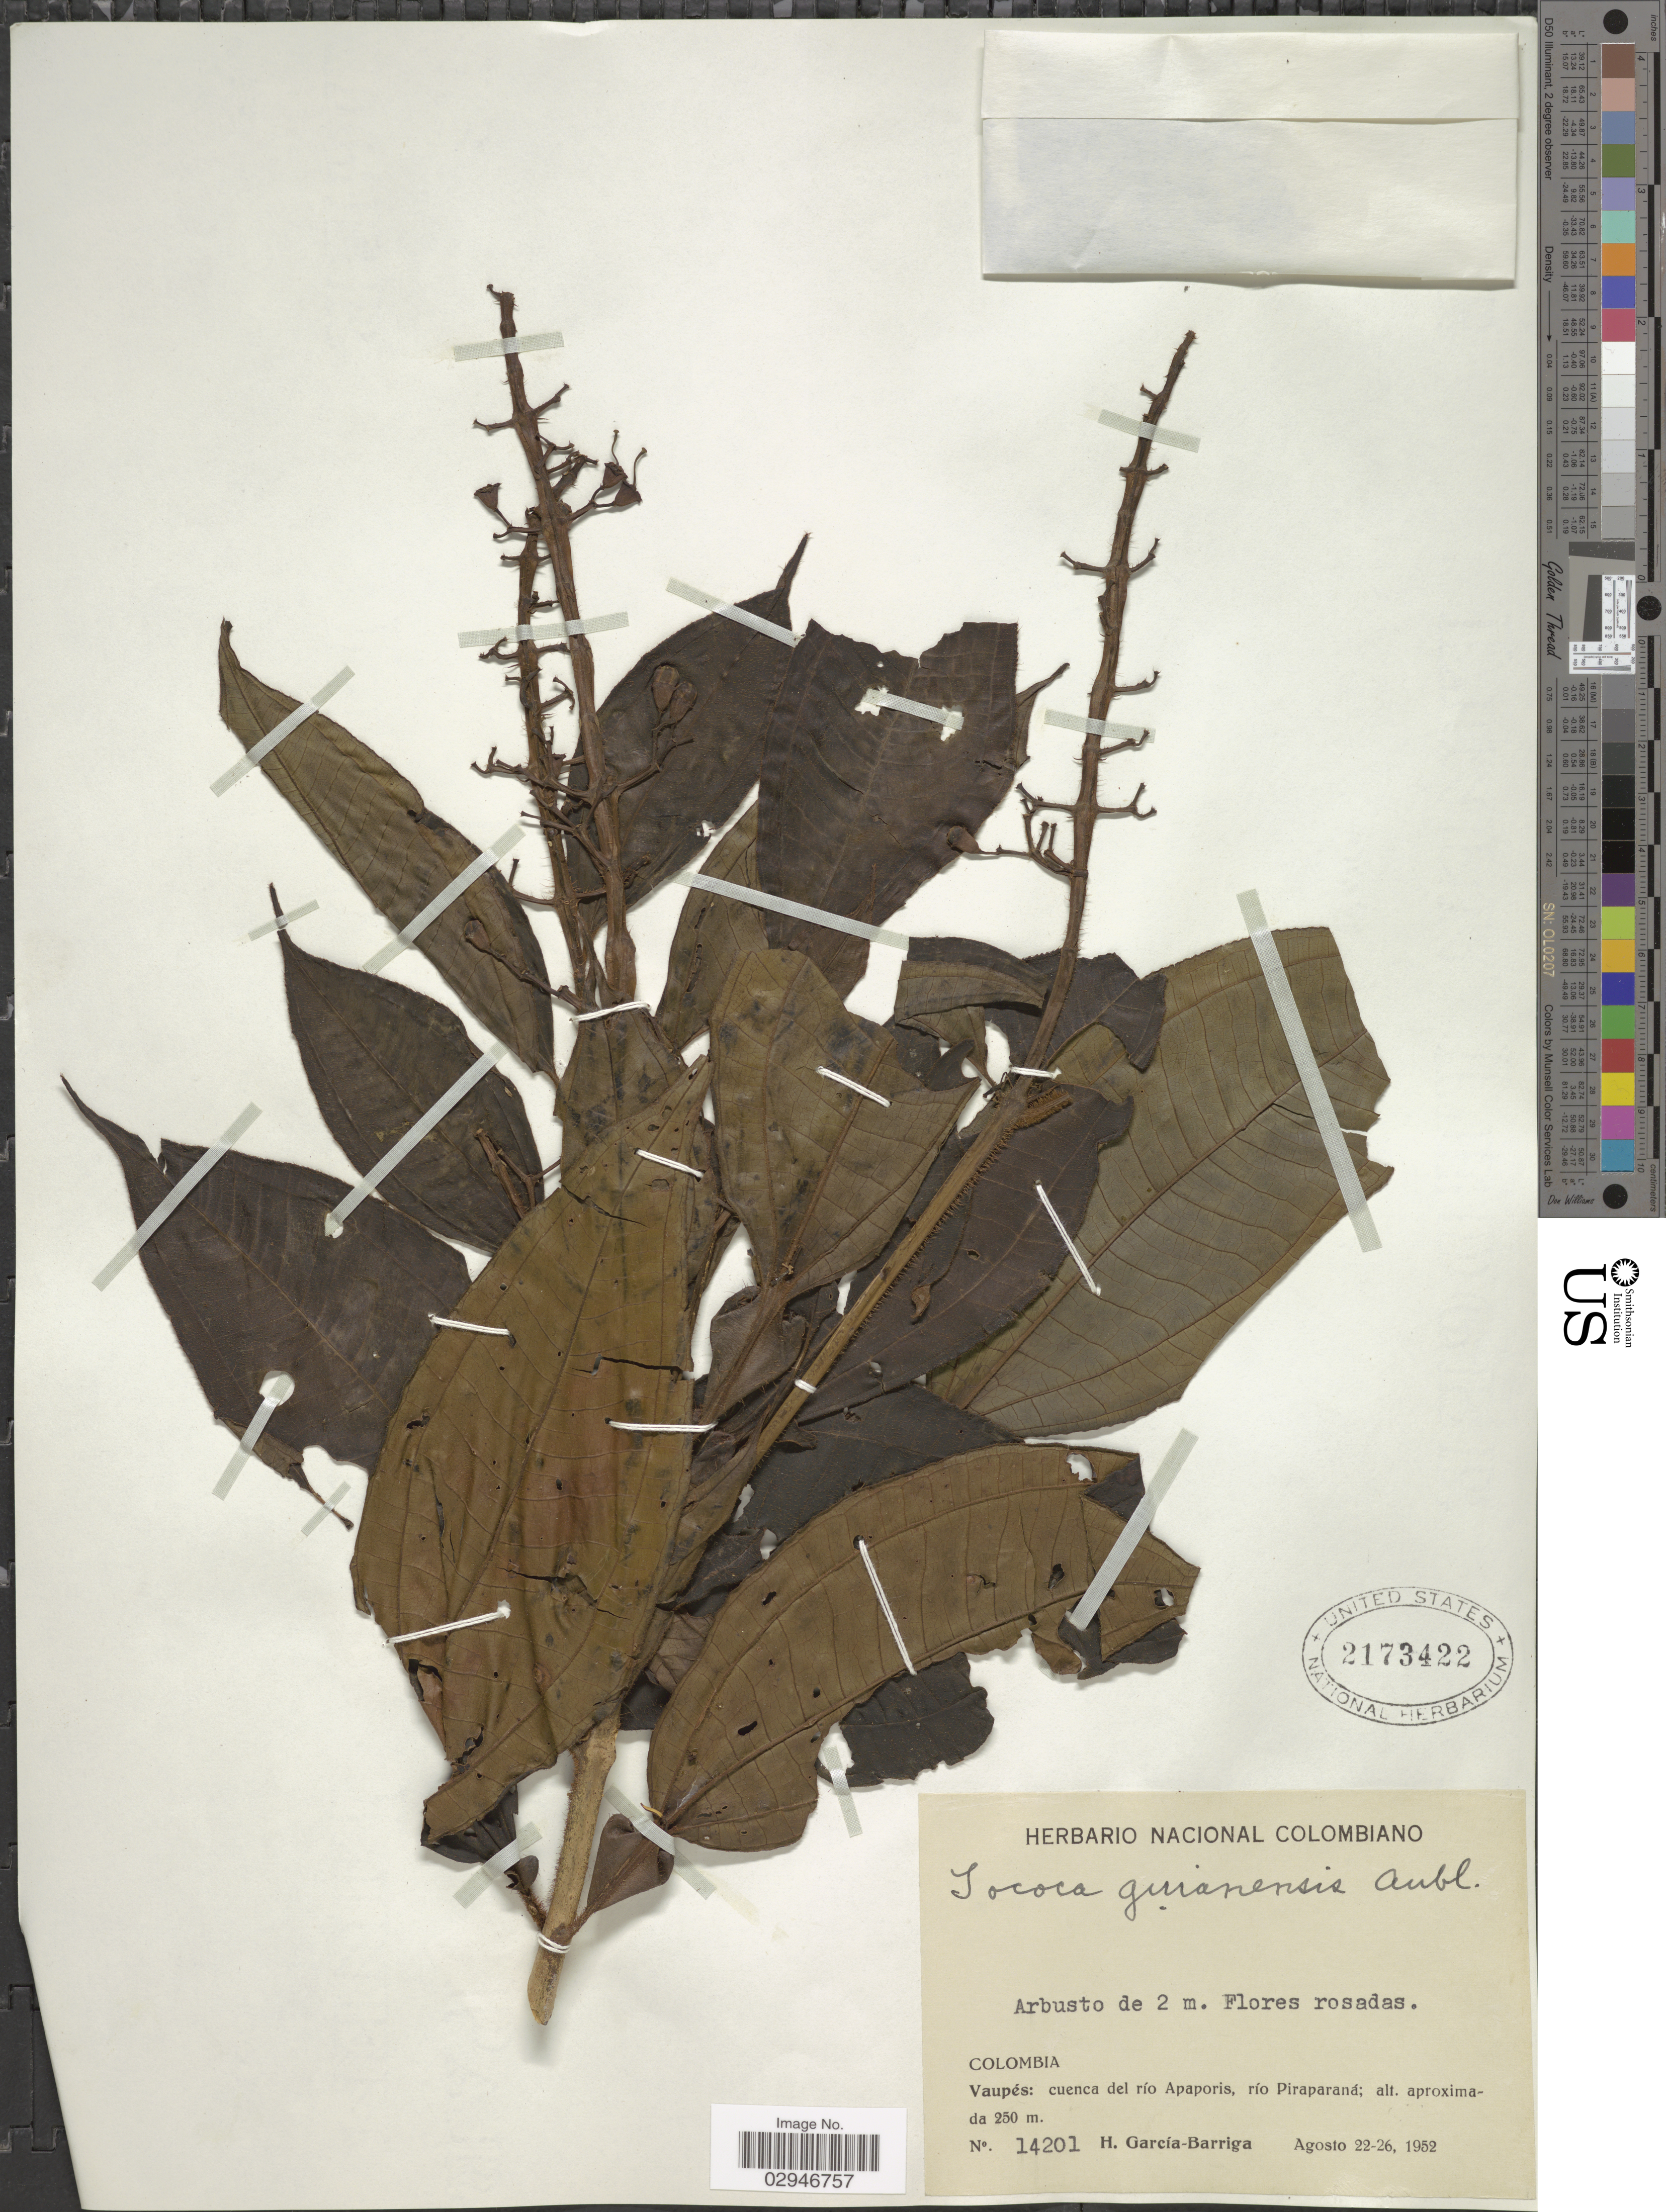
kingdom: Plantae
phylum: Tracheophyta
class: Magnoliopsida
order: Myrtales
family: Melastomataceae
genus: Tococa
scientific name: Tococa guianensis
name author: Aubl.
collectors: H. García Barriga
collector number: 14201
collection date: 1952-08-22/1952-08-26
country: Colombia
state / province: Vaupés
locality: Vaupés: cuenca del río Apaporis, río Piraparaná.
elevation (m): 250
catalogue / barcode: US 2173422